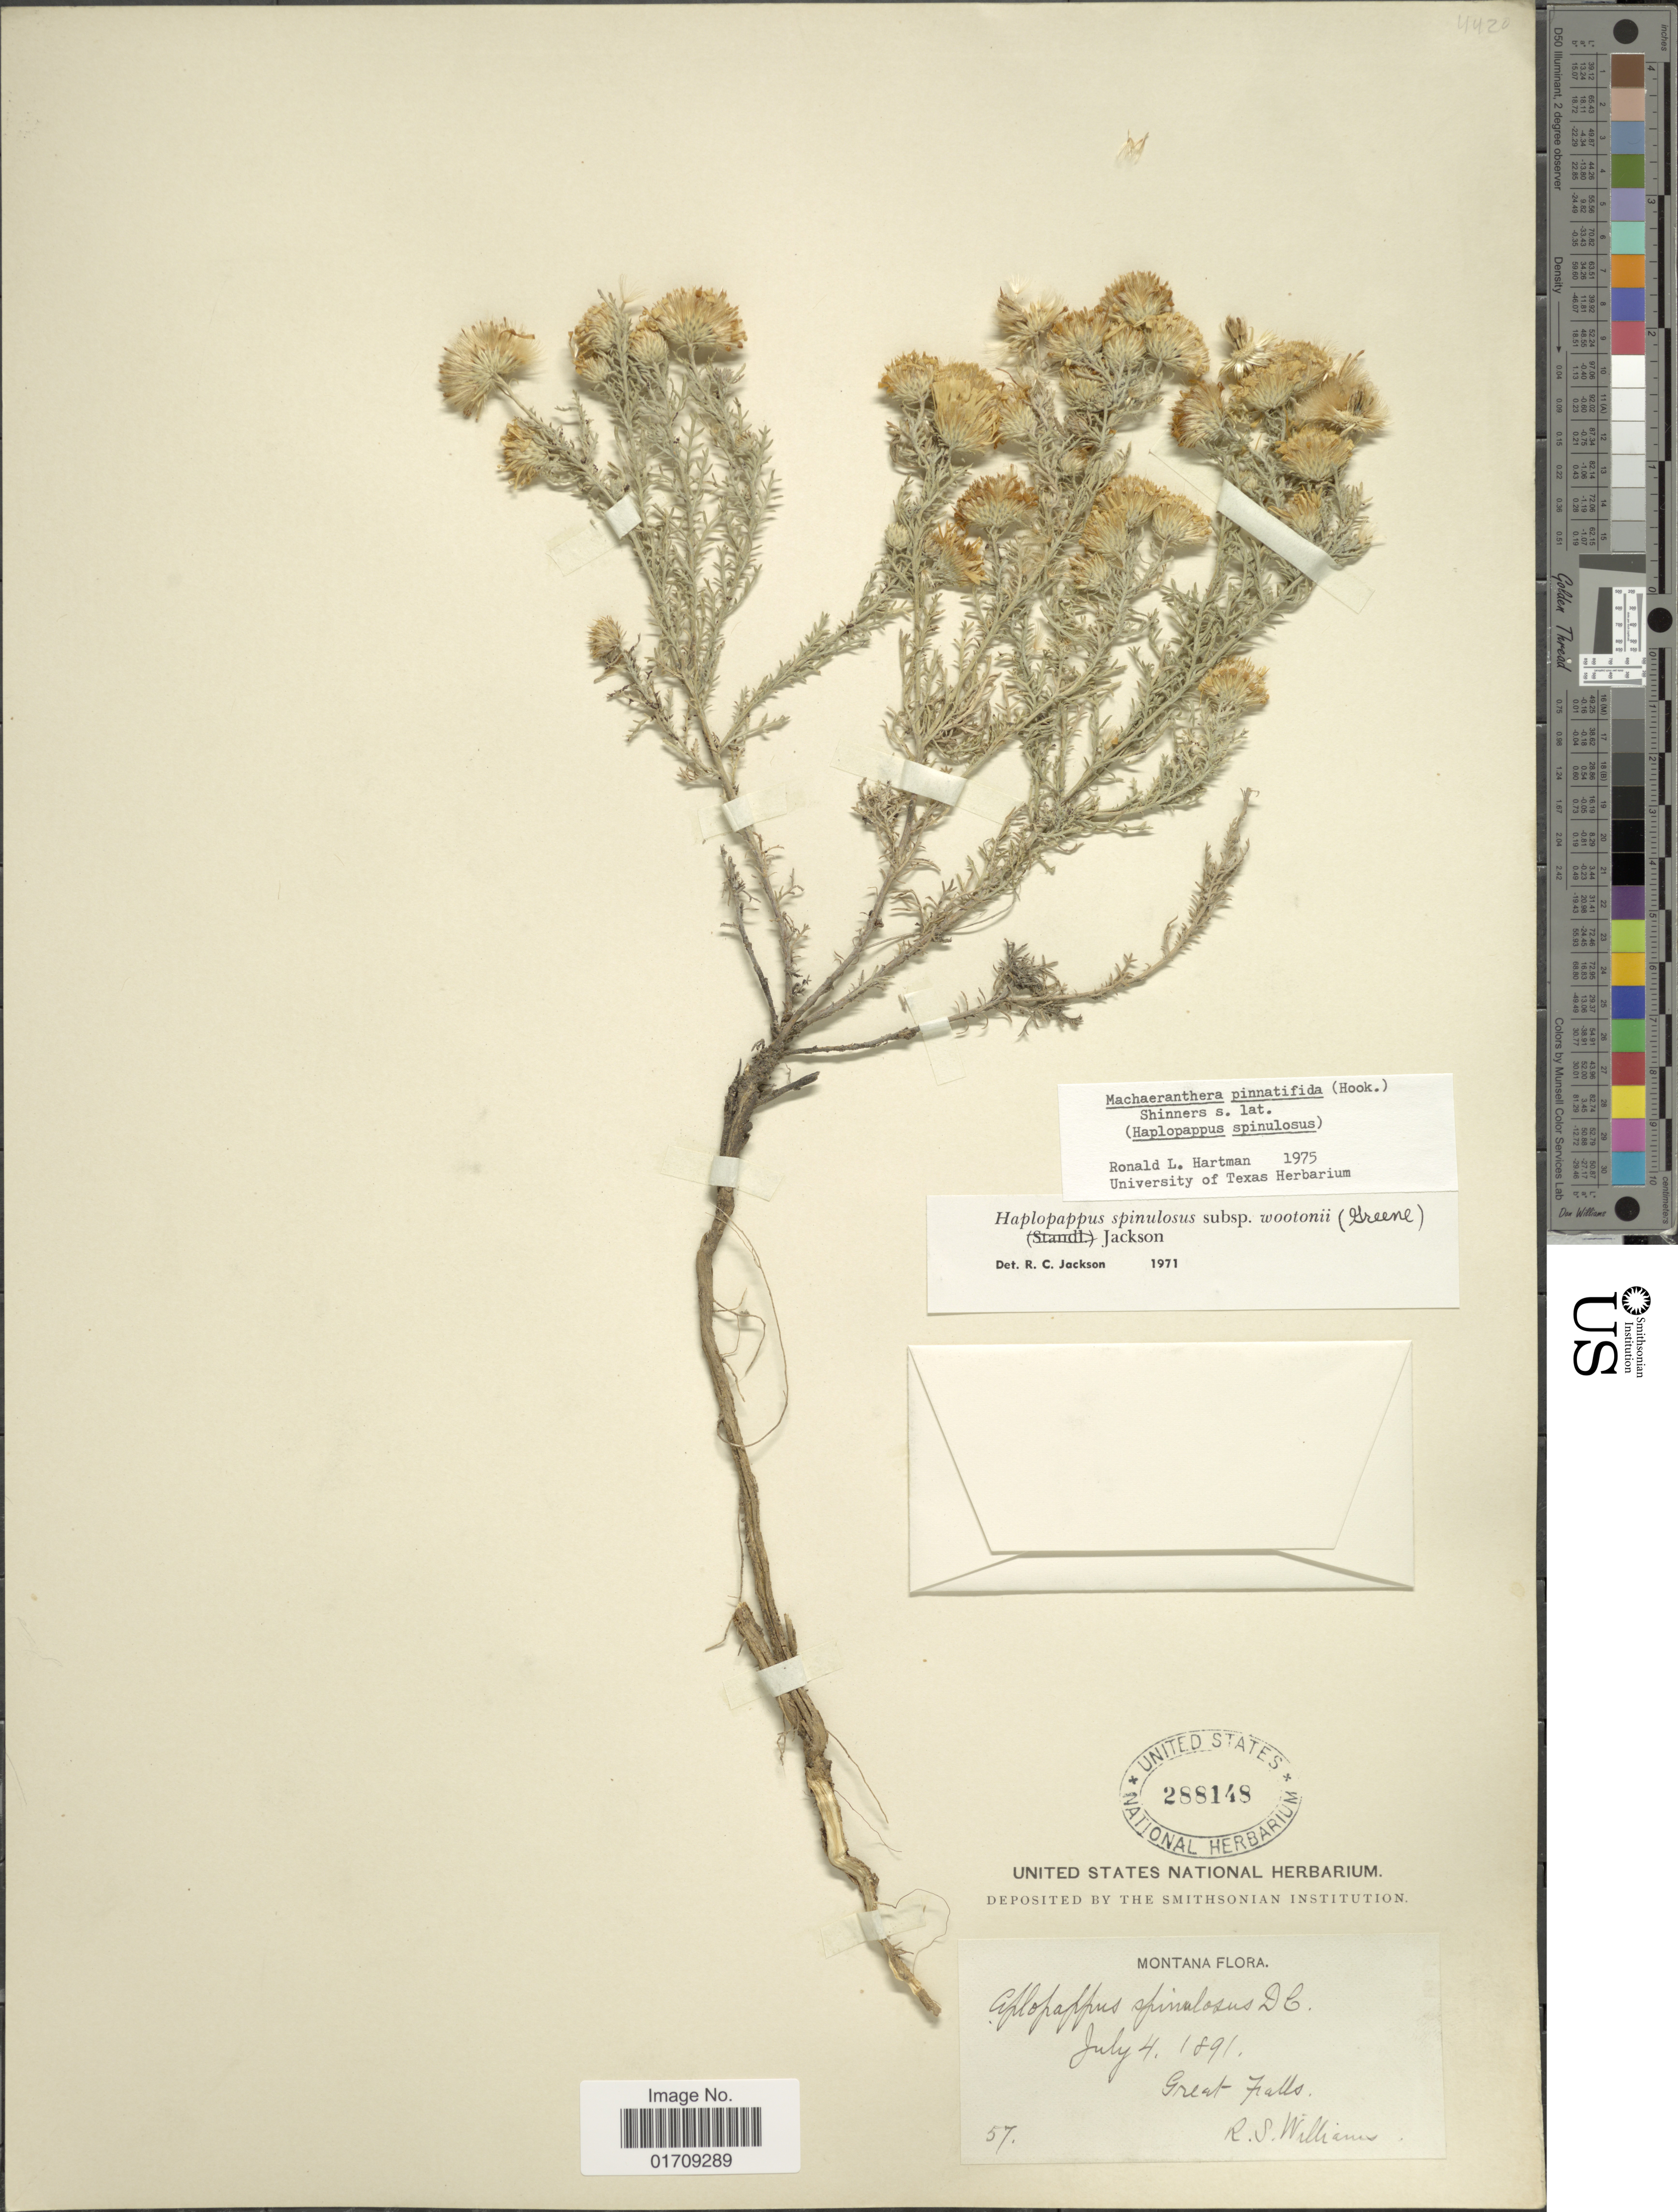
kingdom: Plantae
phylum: Tracheophyta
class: Magnoliopsida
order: Asterales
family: Asteraceae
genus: Machaeranthera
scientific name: Machaeranthera pinnatifida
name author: (Hook.) Shinners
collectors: R. S. Williams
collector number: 57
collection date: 1891-07-04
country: United States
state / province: Montana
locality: Great Falls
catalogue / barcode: US 288148